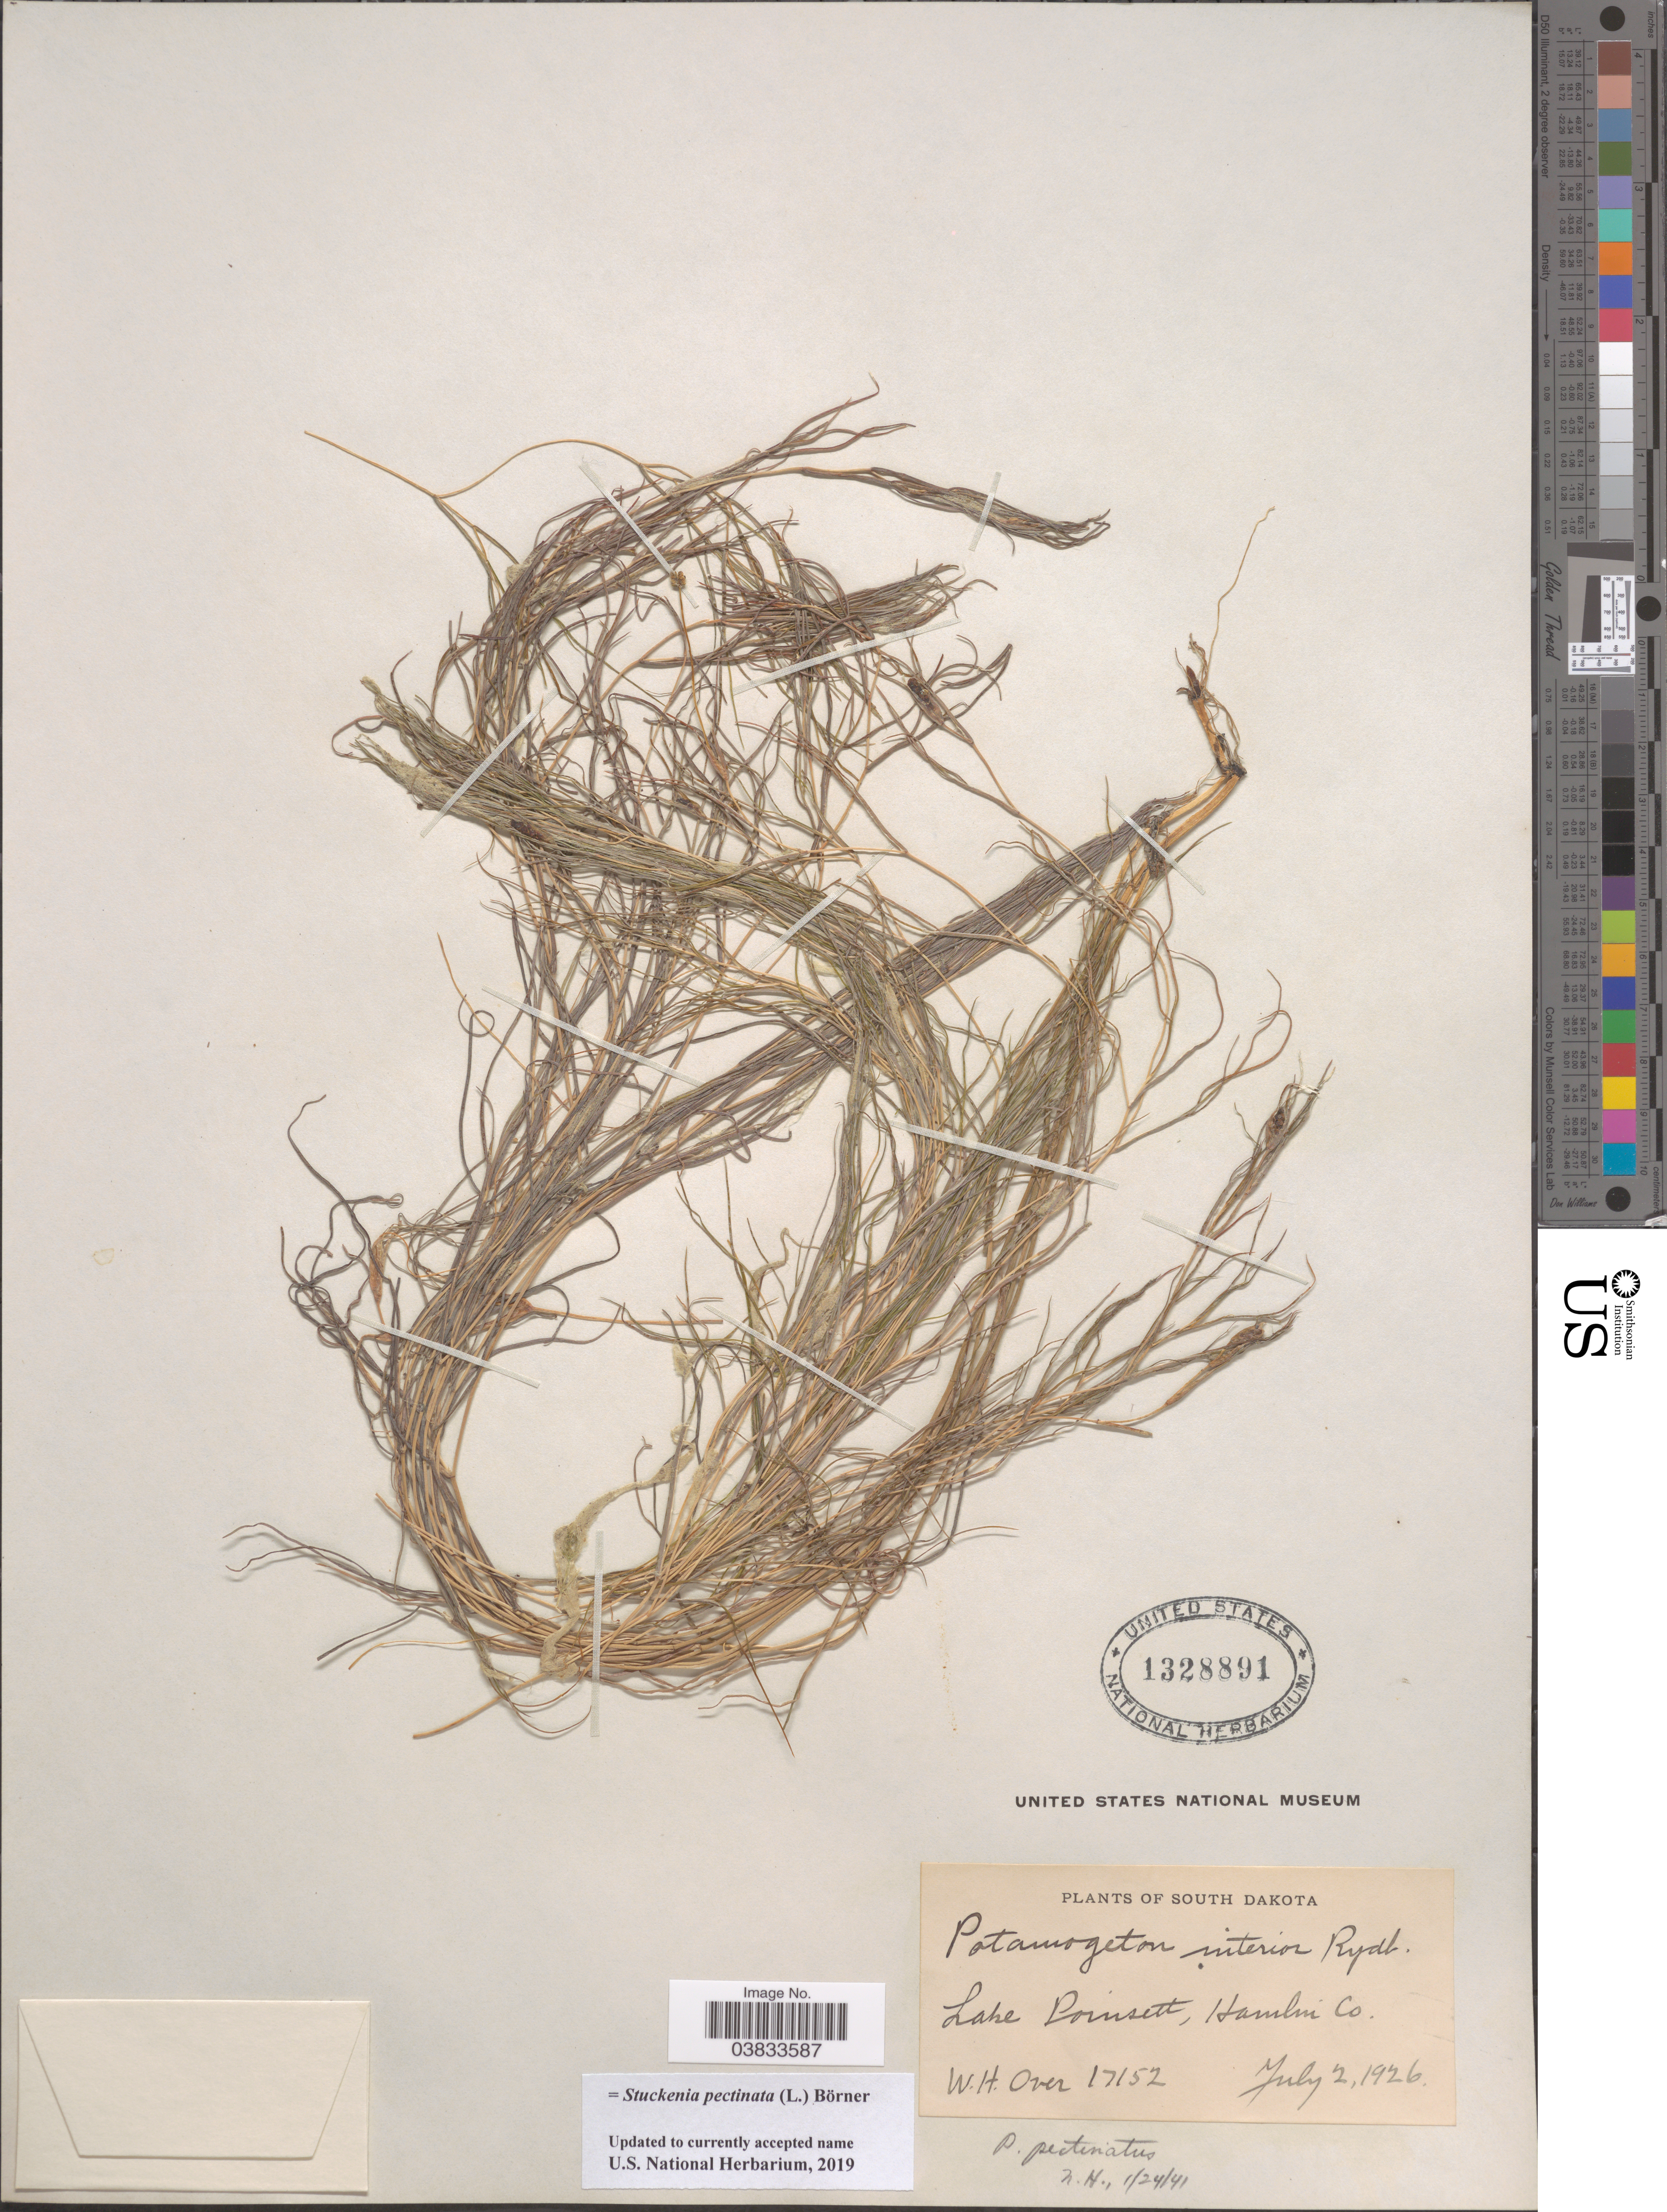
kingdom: Plantae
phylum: Tracheophyta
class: Liliopsida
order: Alismatales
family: Potamogetonaceae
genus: Stuckenia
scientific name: Stuckenia pectinata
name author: (L.) Börner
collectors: W. Over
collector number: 17152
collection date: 1926-07-02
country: United States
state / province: South Dakota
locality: Lake Poinsett, Hamlin Co.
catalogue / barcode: US 1328891